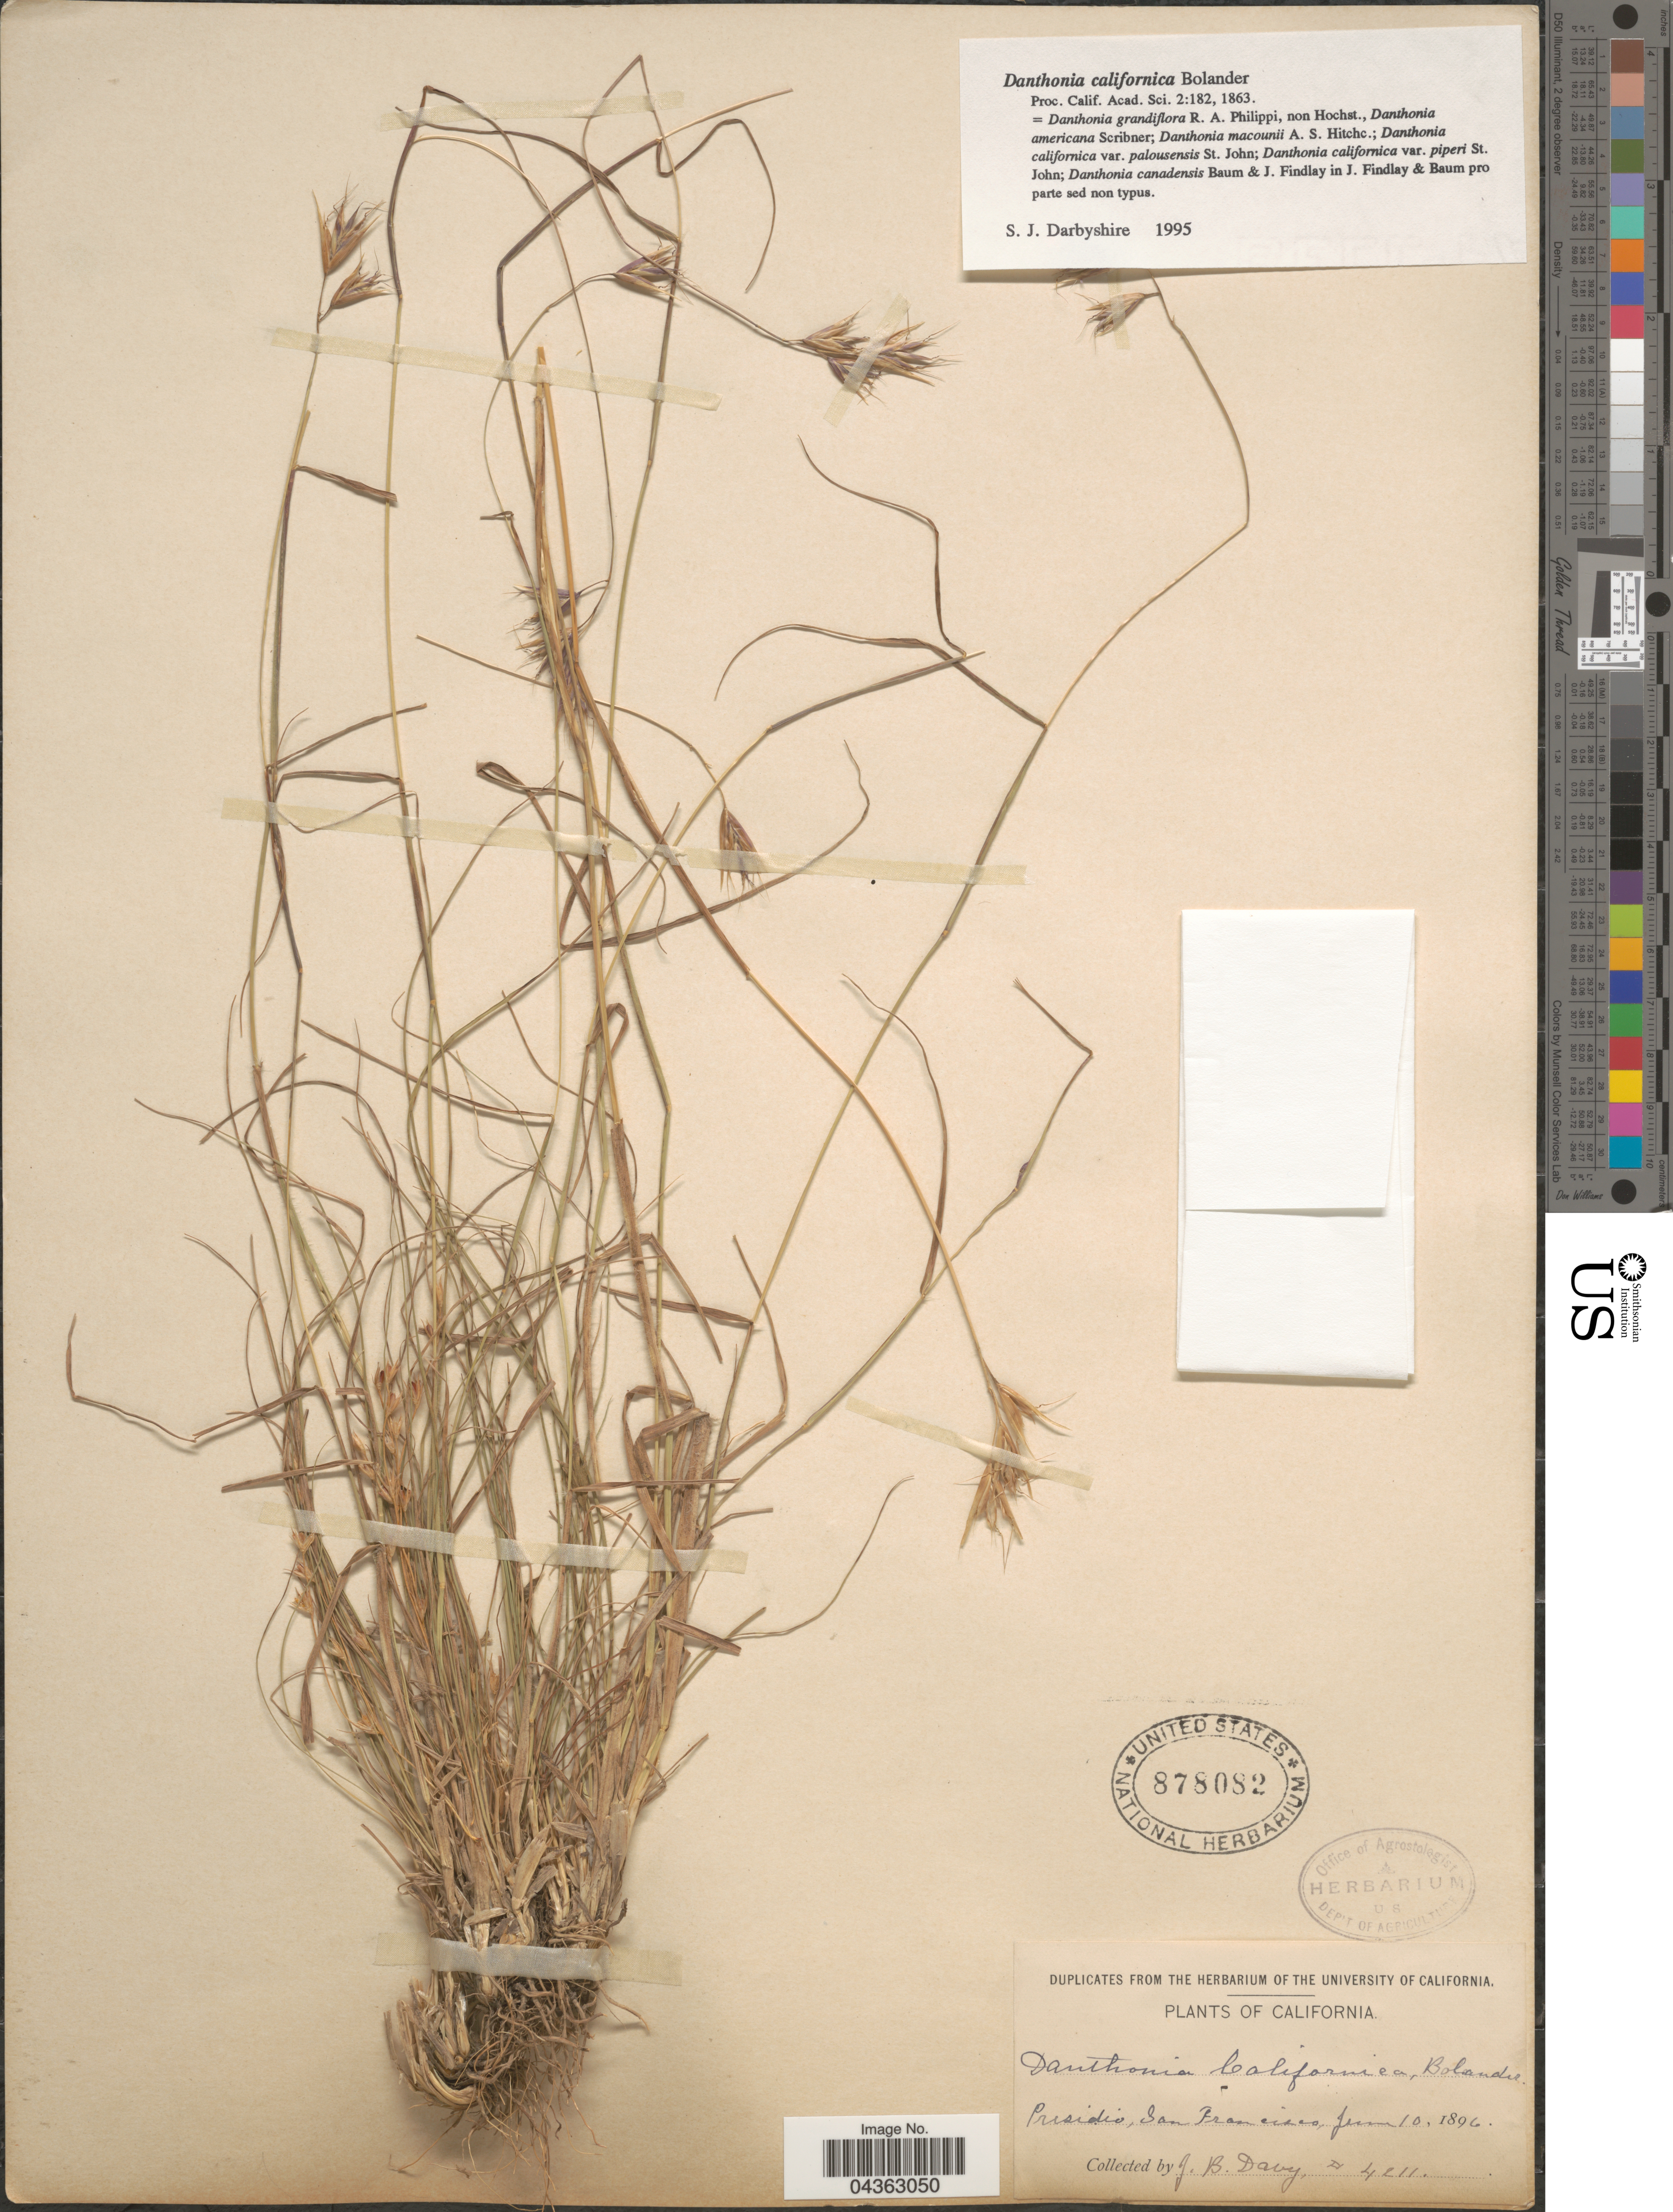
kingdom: Plantae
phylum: Tracheophyta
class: Liliopsida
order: Poales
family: Poaceae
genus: Danthonia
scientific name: Danthonia californica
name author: Bol.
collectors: J. Burtt Davy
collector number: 4211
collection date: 1896-06-10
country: United States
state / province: California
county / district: San Francisco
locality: Presidio, San Francisco.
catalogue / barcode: US 878082